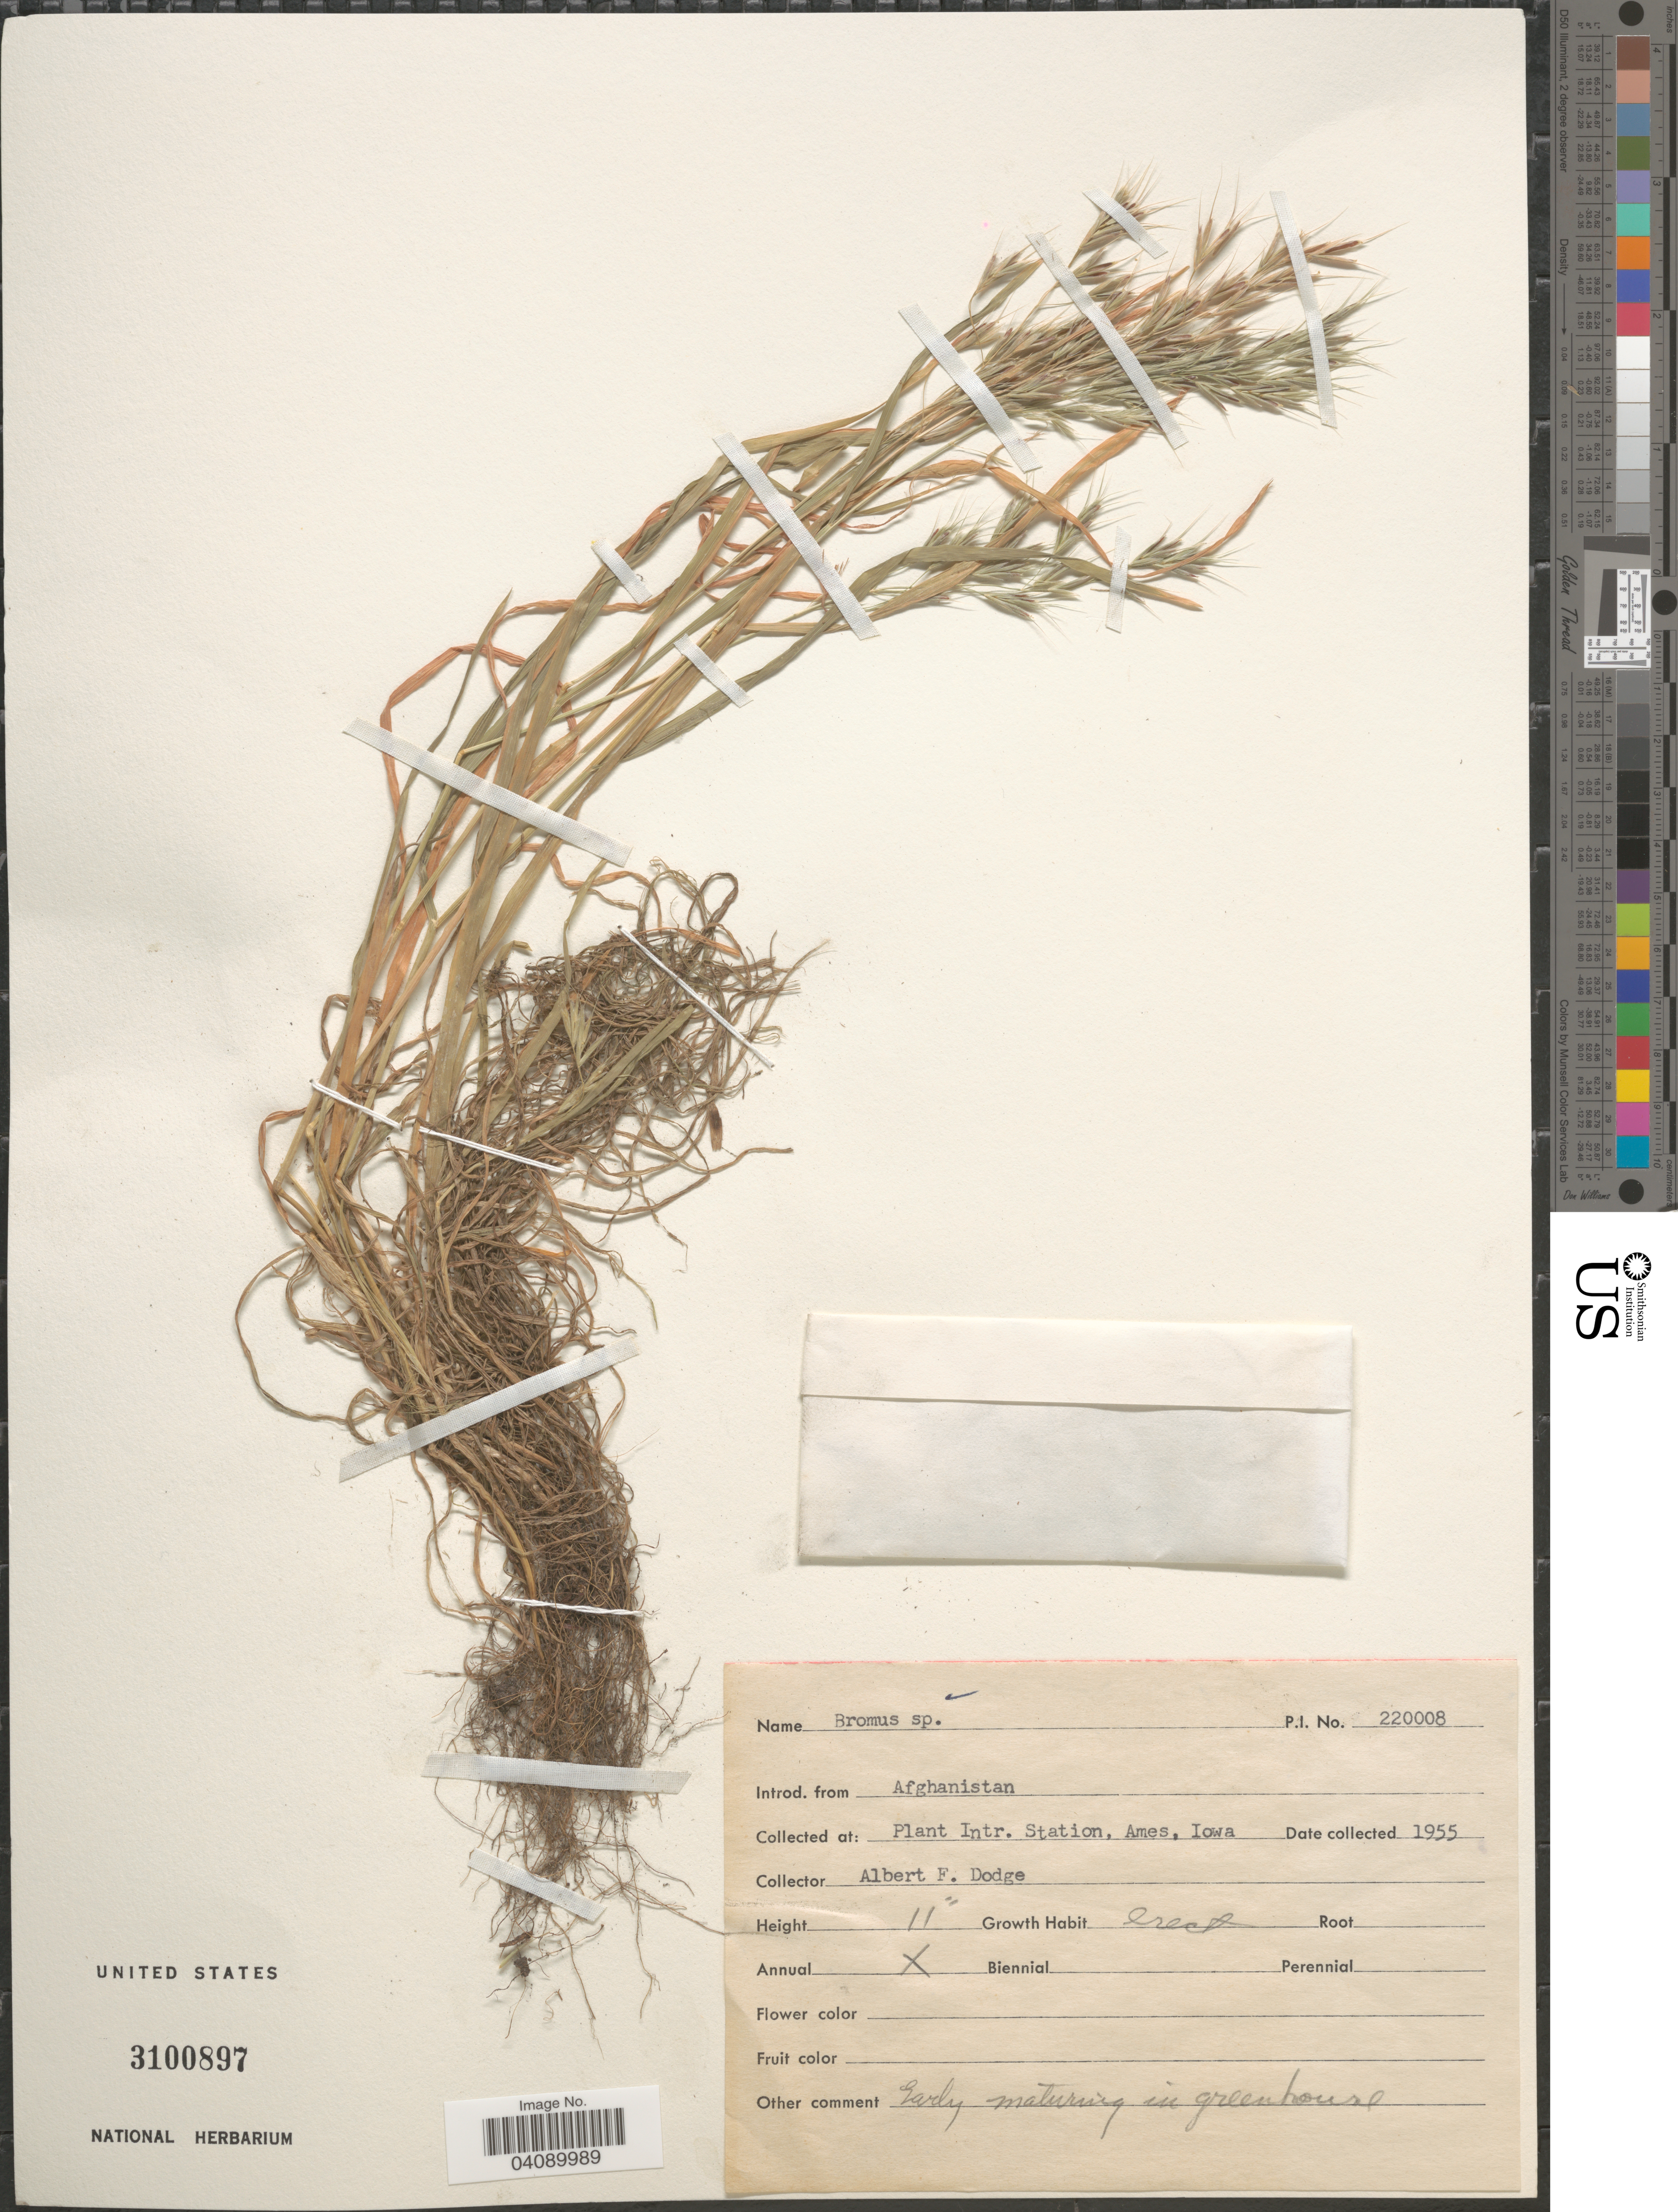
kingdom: Plantae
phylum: Tracheophyta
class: Liliopsida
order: Poales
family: Poaceae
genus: Bromus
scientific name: Bromus sp.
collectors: A. Dodge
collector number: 220008?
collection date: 1955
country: United States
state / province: Iowa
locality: Plant Intr. Station, Ames.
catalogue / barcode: US 3100897